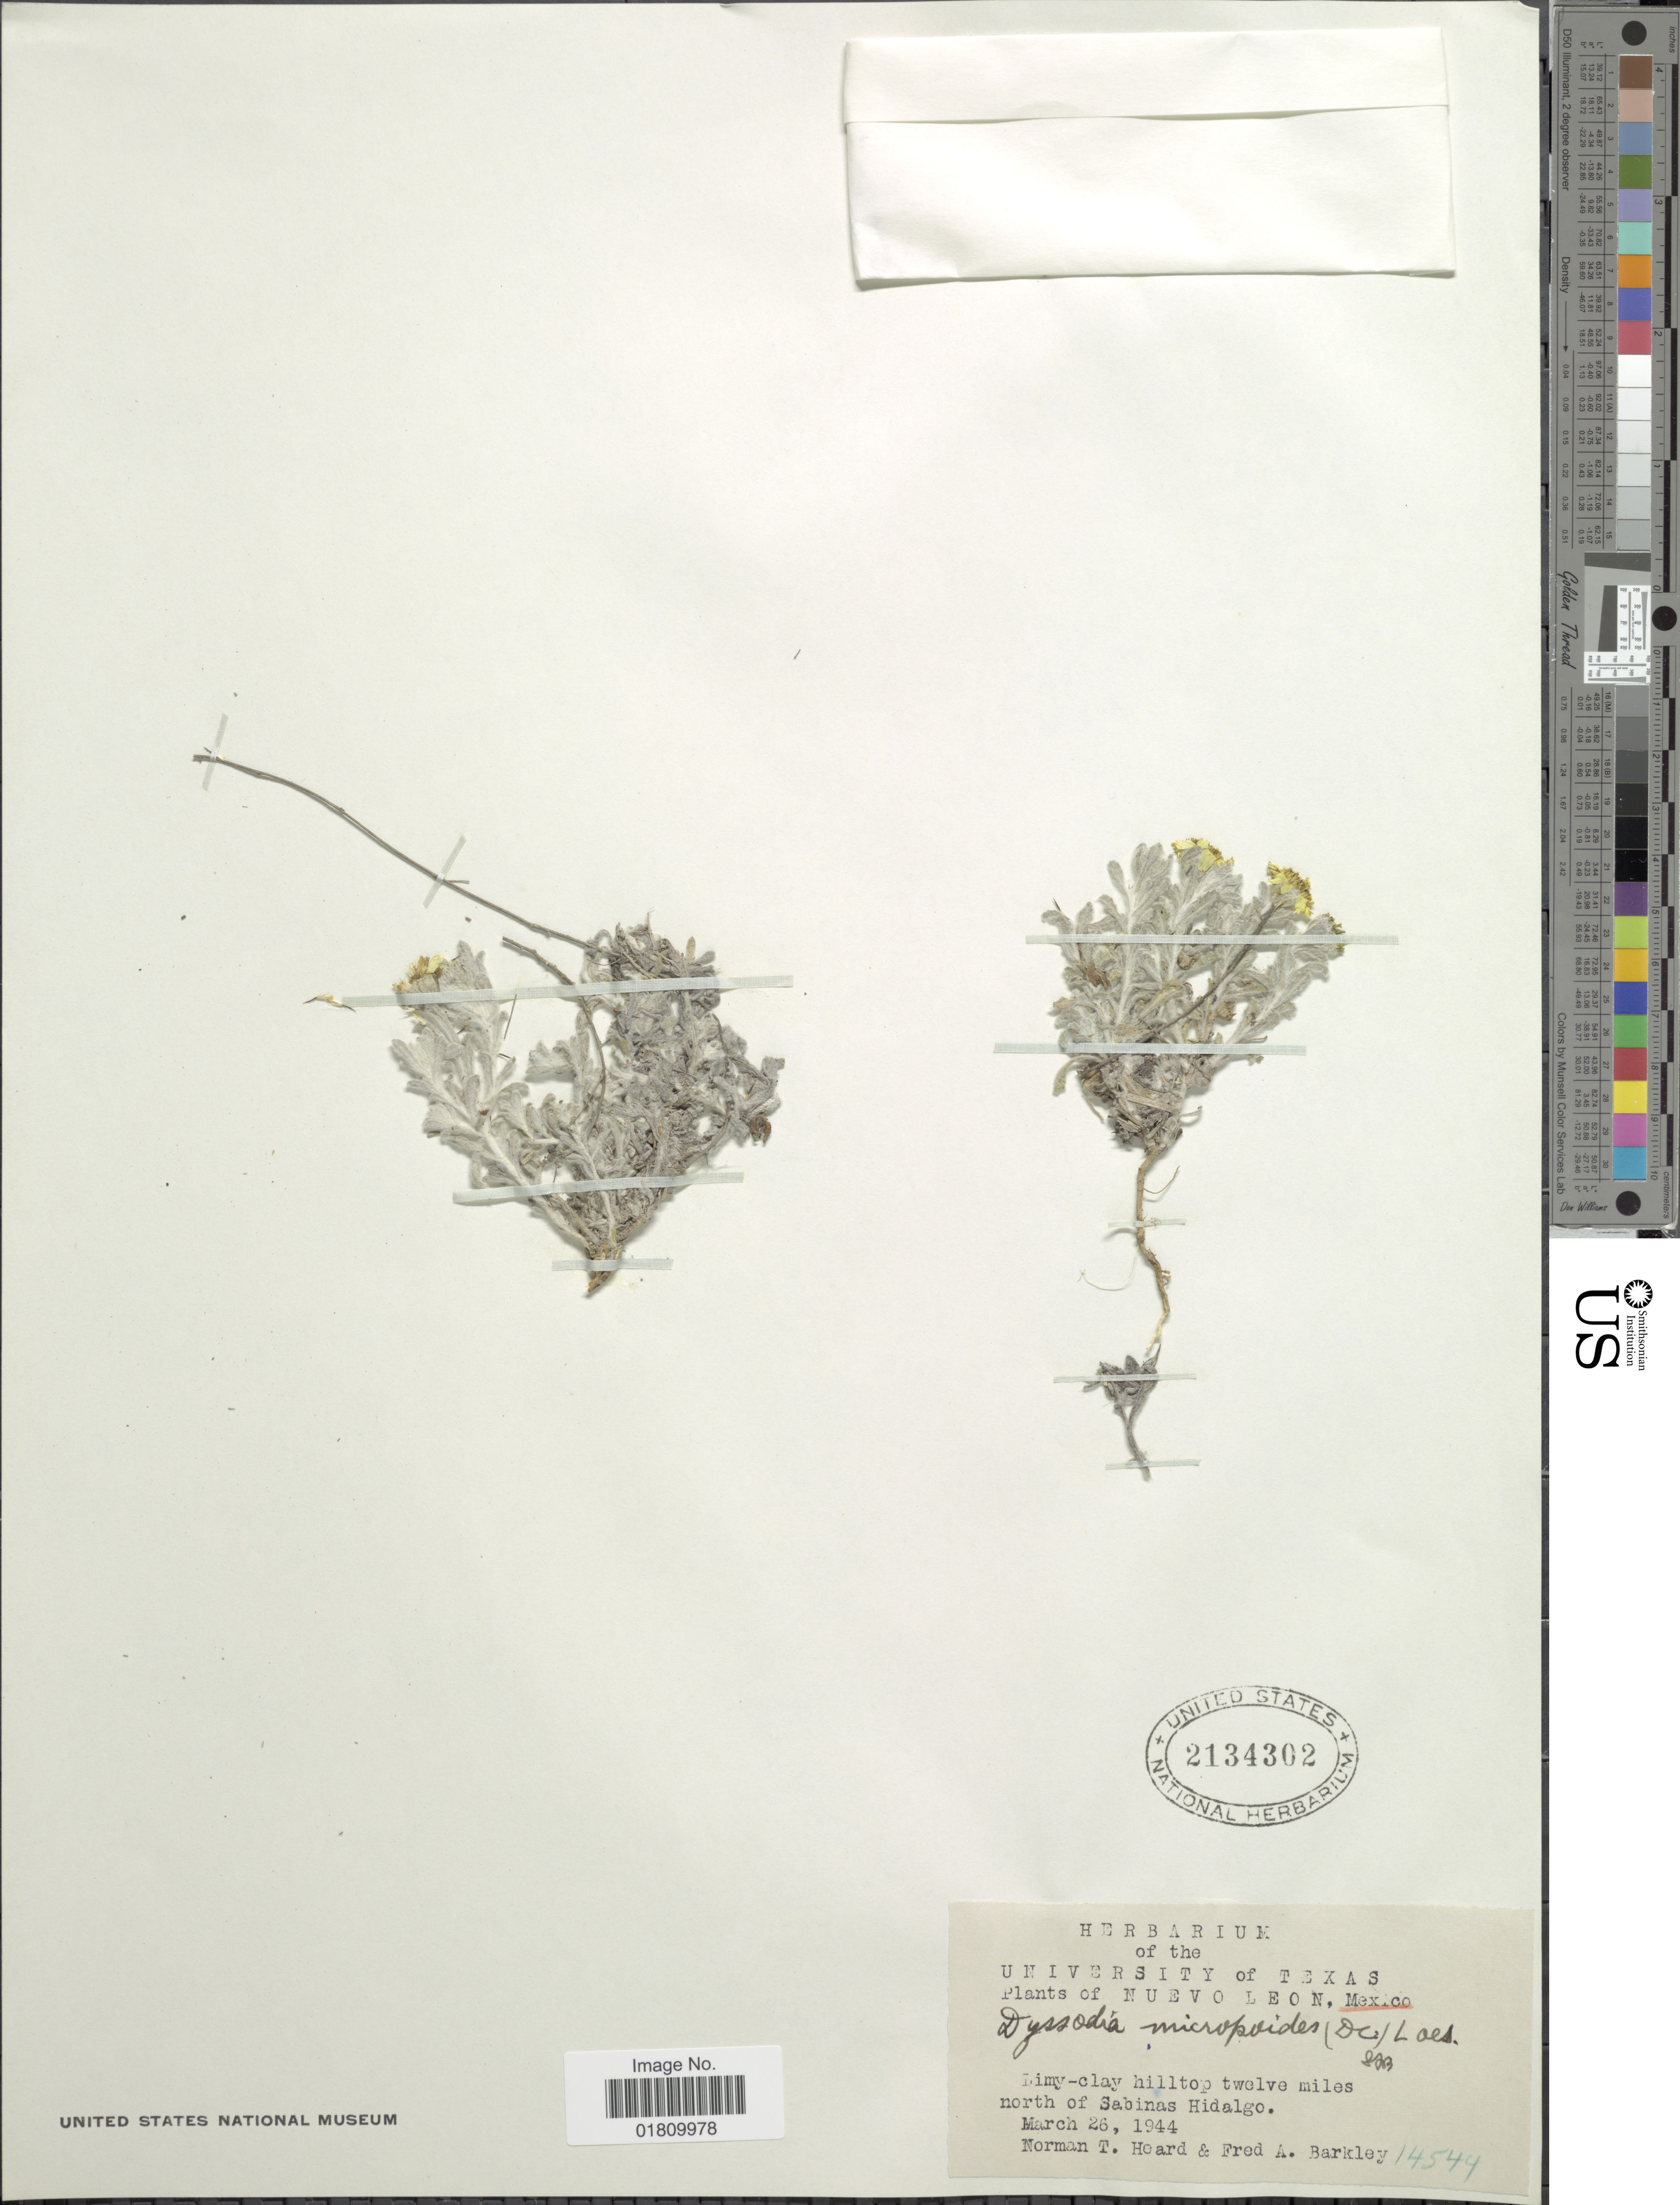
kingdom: Plantae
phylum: Tracheophyta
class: Magnoliopsida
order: Asterales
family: Asteraceae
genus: Thymophylla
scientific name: Thymophylla micropoides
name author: (DC.) Strother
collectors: N. Heard & F. A. Barkley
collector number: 14544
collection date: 1944-03-26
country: Mexico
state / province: Nuevo León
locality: Limy-clay hilltop twelve miles north of Sabinas Hidalgo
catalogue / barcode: US 2134302